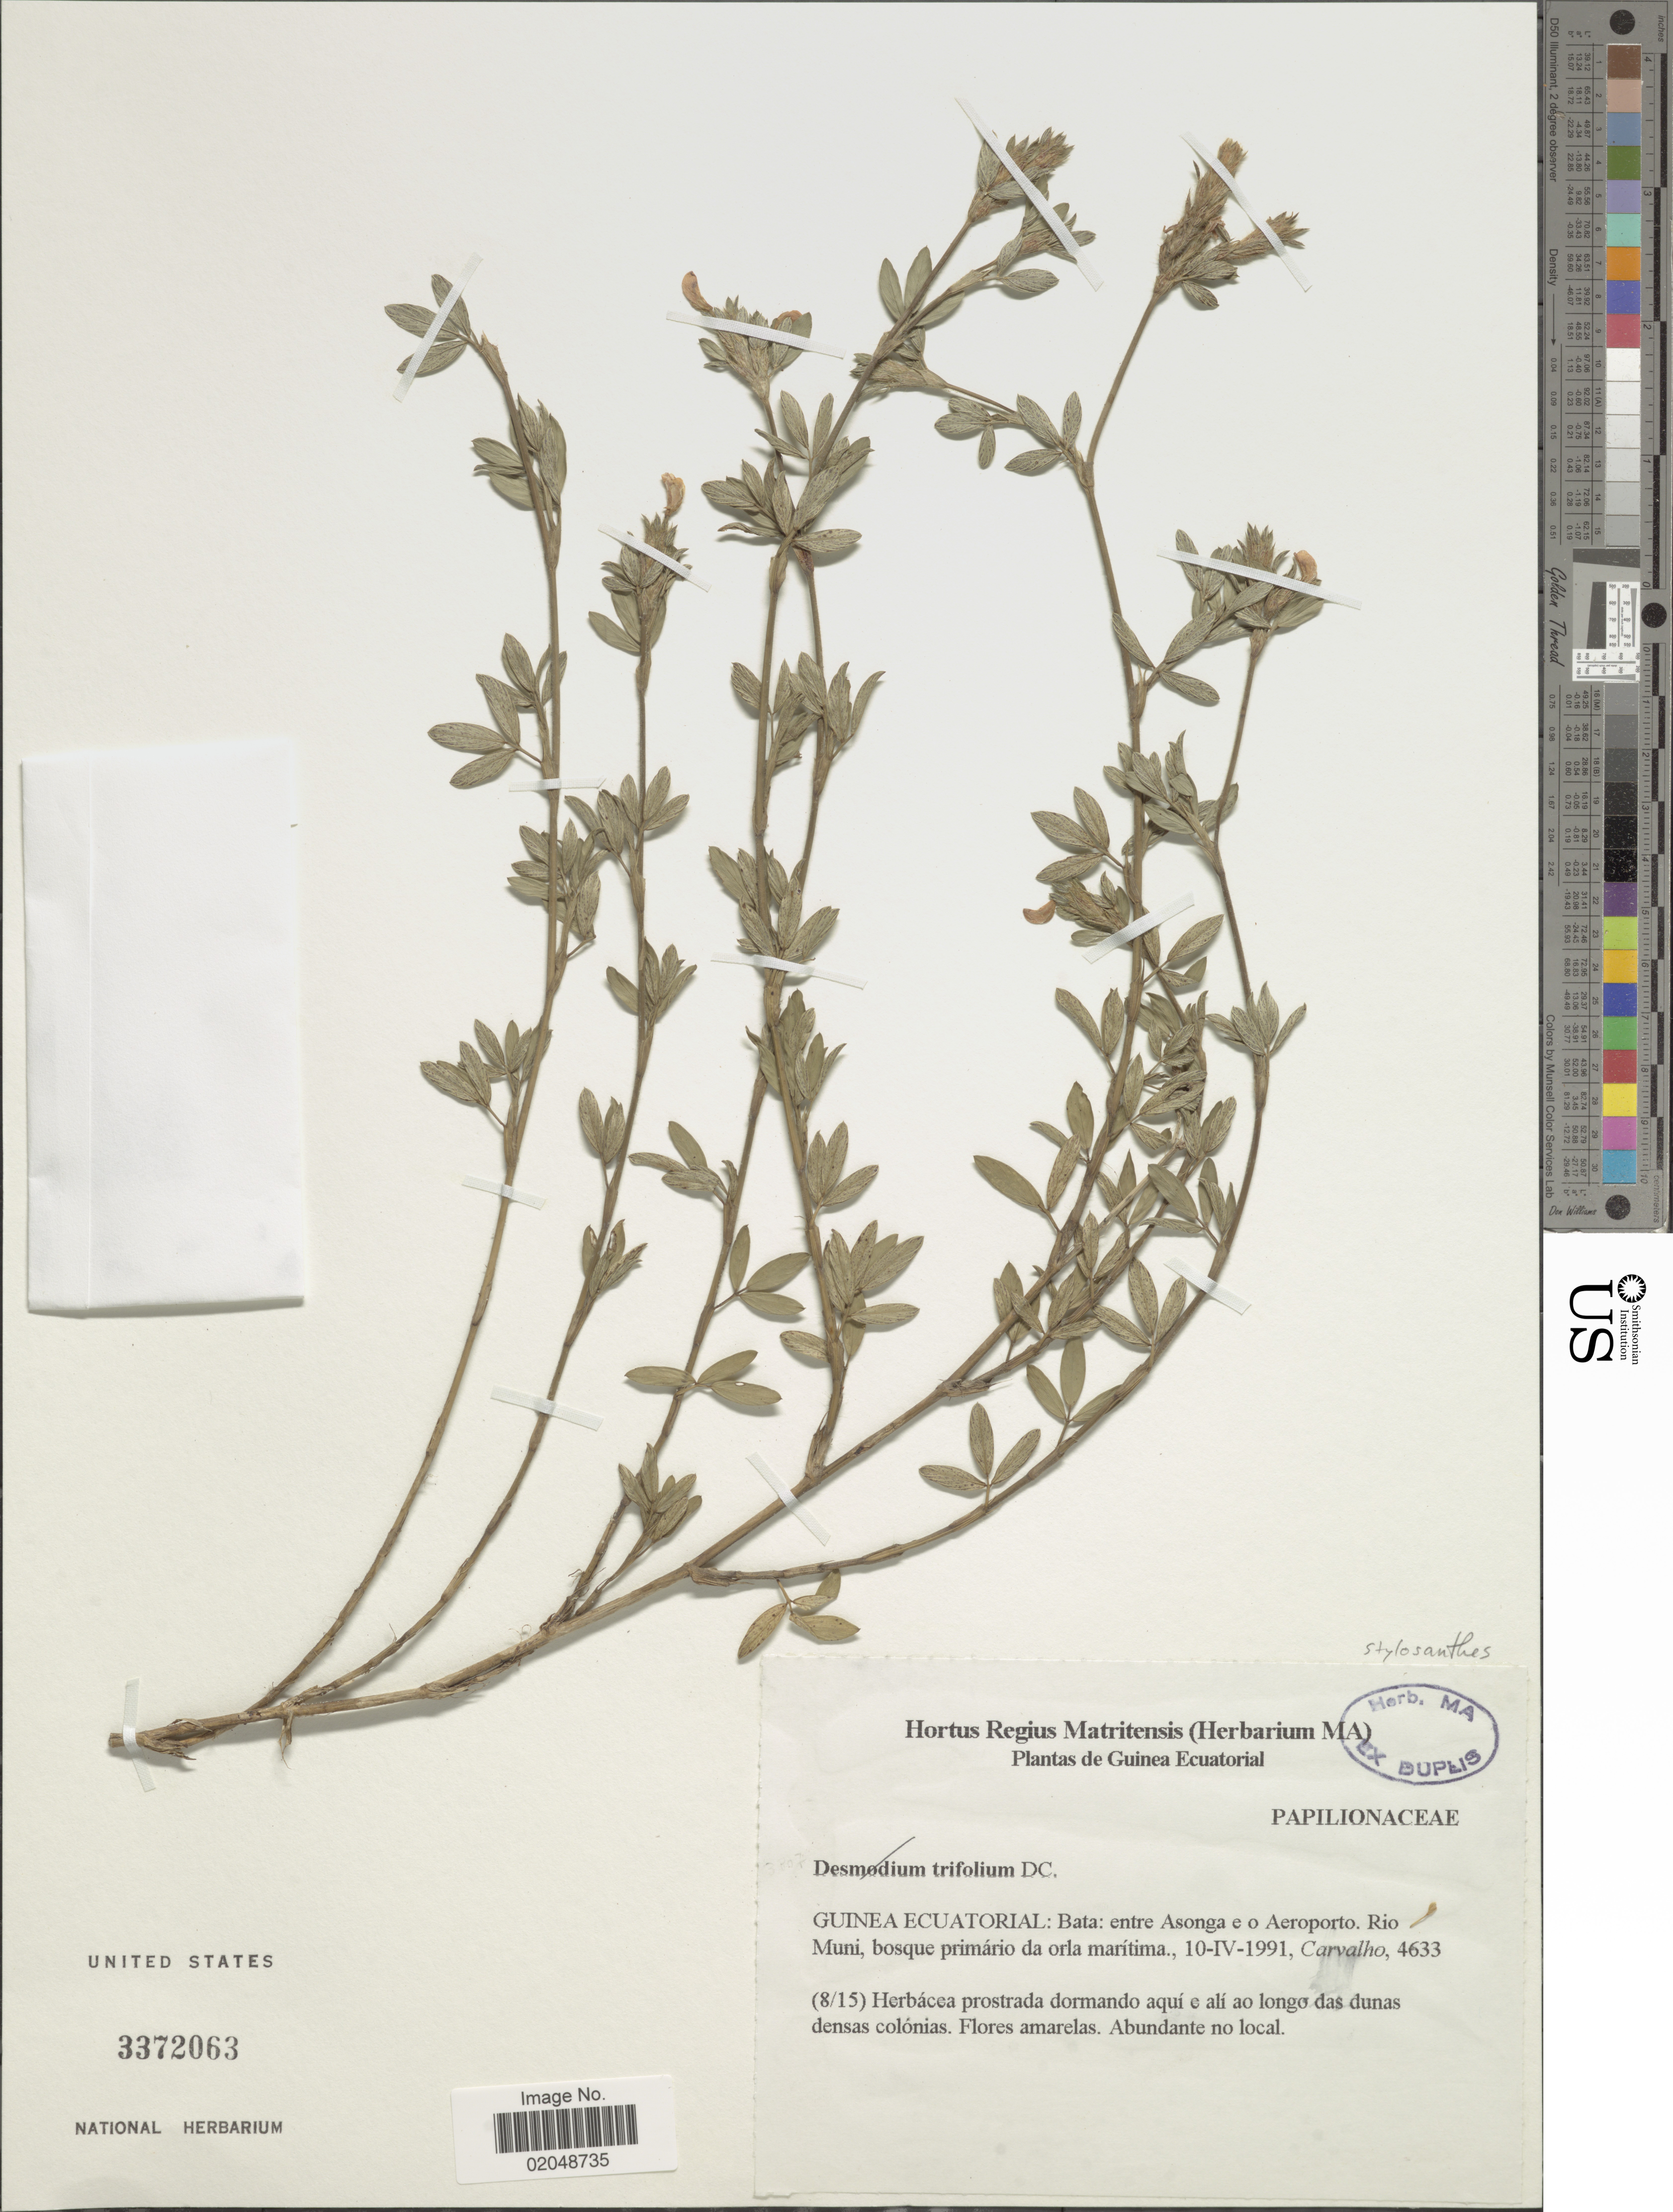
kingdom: Plantae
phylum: Tracheophyta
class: Magnoliopsida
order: Fabales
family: Fabaceae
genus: Stylosanthes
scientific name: Stylosanthes sp.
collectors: Carvalho, --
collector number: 4633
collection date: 1991-04-10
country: Equatorial Guinea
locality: Bata; entre Asonga e o Aeroporto. Rio Muni, bosque primario da orla maritima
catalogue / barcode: US 3372063